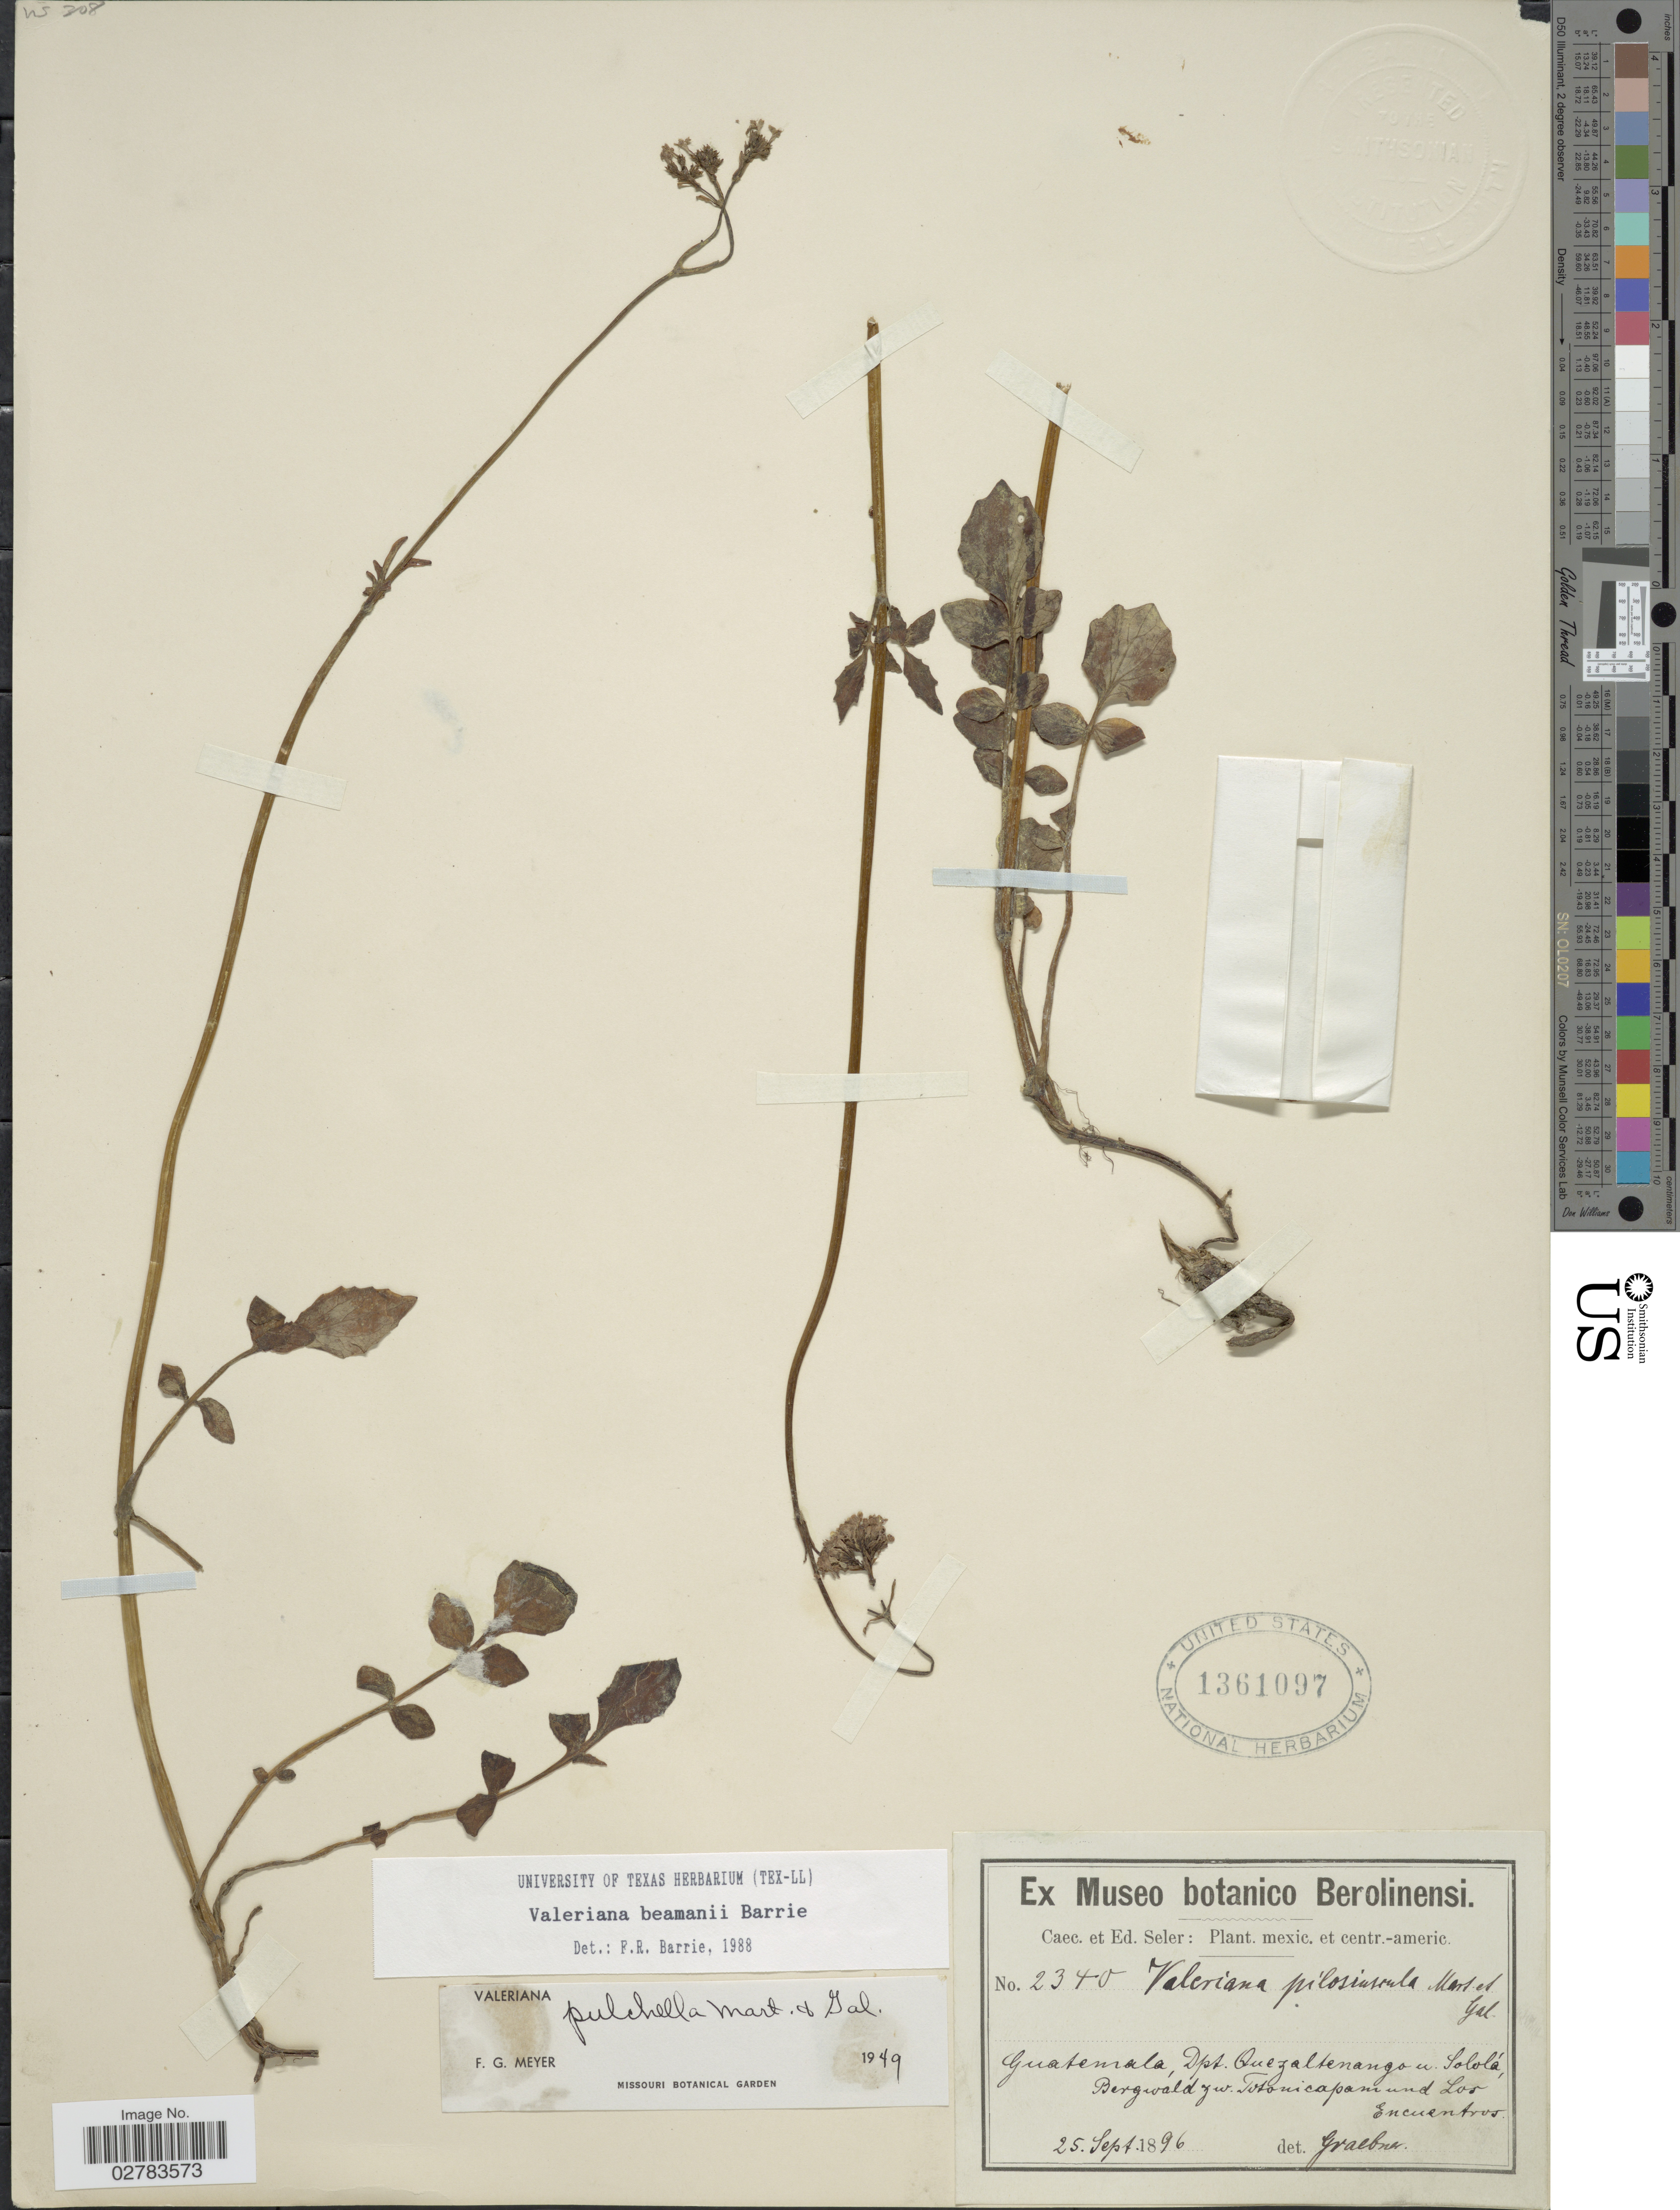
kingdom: Plantae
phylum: Tracheophyta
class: Magnoliopsida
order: Dipsacales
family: Caprifoliaceae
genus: Valeriana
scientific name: Valeriana beamanii Barrie, ined.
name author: Barrie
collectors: C. Seler & E. Seler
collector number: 2340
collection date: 1896-09-25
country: Guatemala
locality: Mexic. et centr.-americ. Dpt Quezaltenango. Sololá, Bergwald zw. Totonicapan und Los Encuentros.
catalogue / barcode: US 1361097